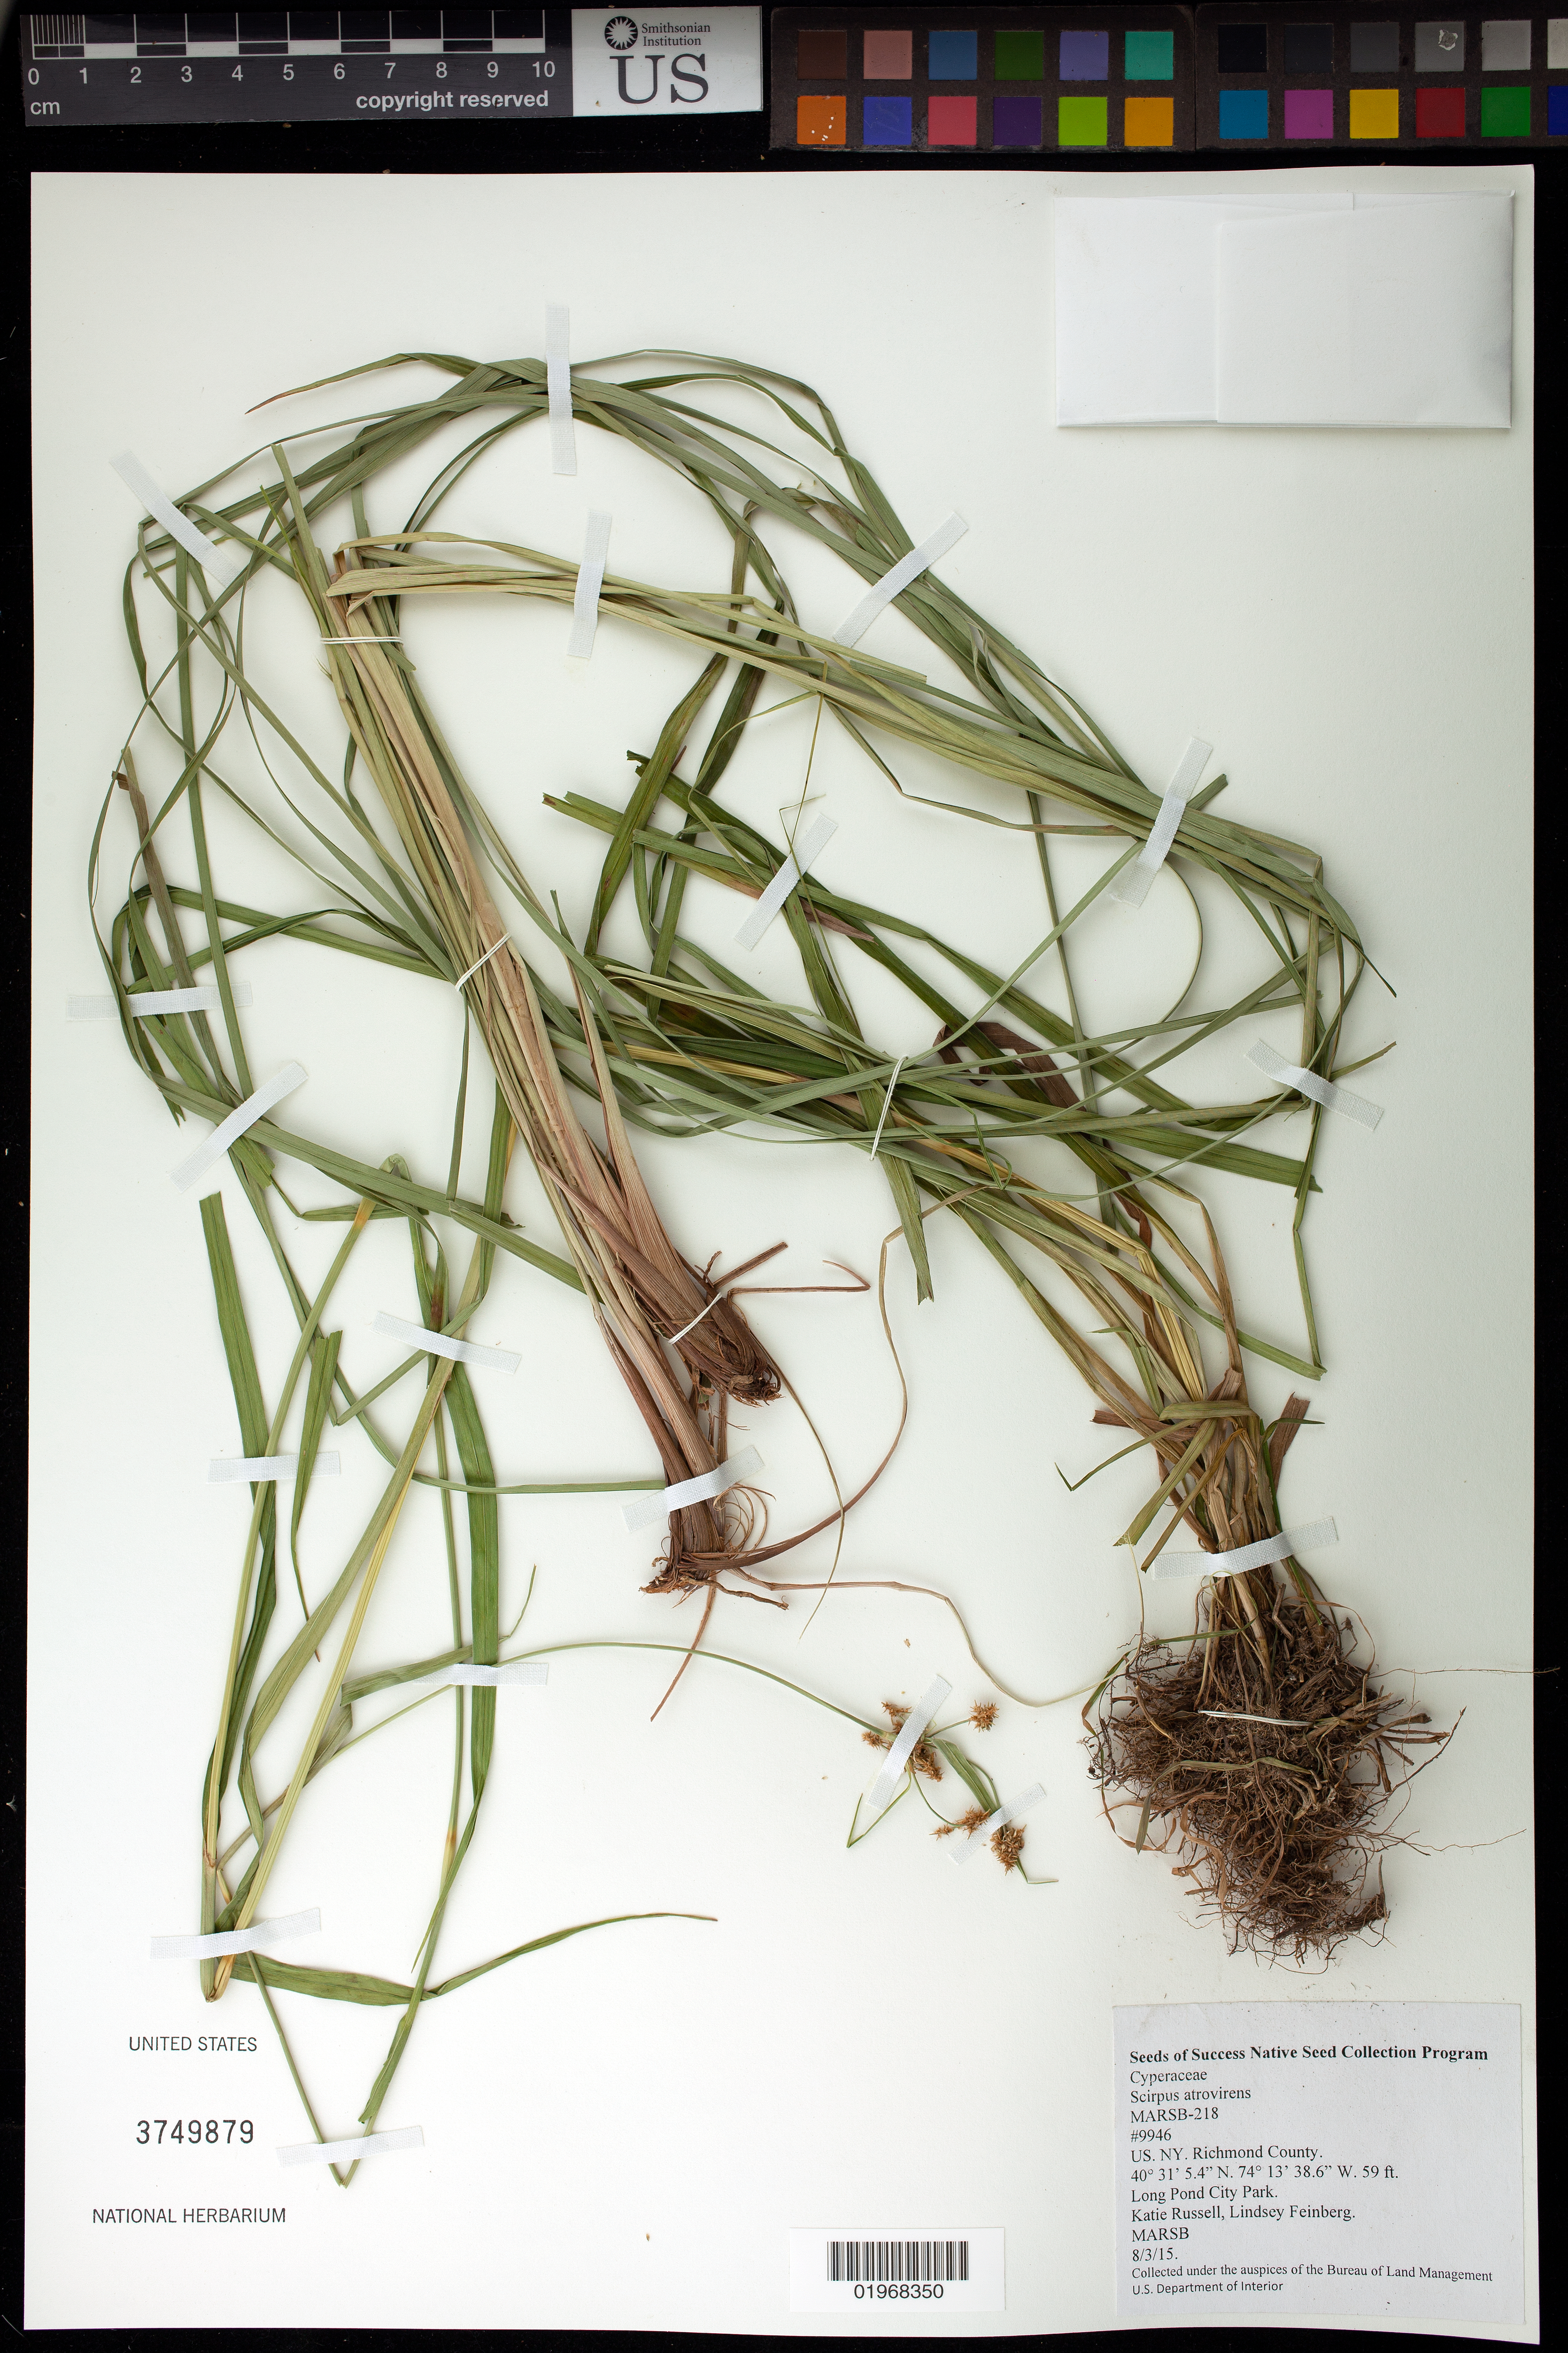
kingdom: Plantae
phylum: Tracheophyta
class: Liliopsida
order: Poales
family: Cyperaceae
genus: Scirpus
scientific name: Scirpus atrovirens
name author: Willd.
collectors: K. Russell & L. Feinberg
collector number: MARSB-218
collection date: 2015-08-03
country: United States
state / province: New York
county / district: Richmond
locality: Long Pond City Park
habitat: North-Central Flatwoods and Swamp Forest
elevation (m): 18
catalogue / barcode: US 3749879